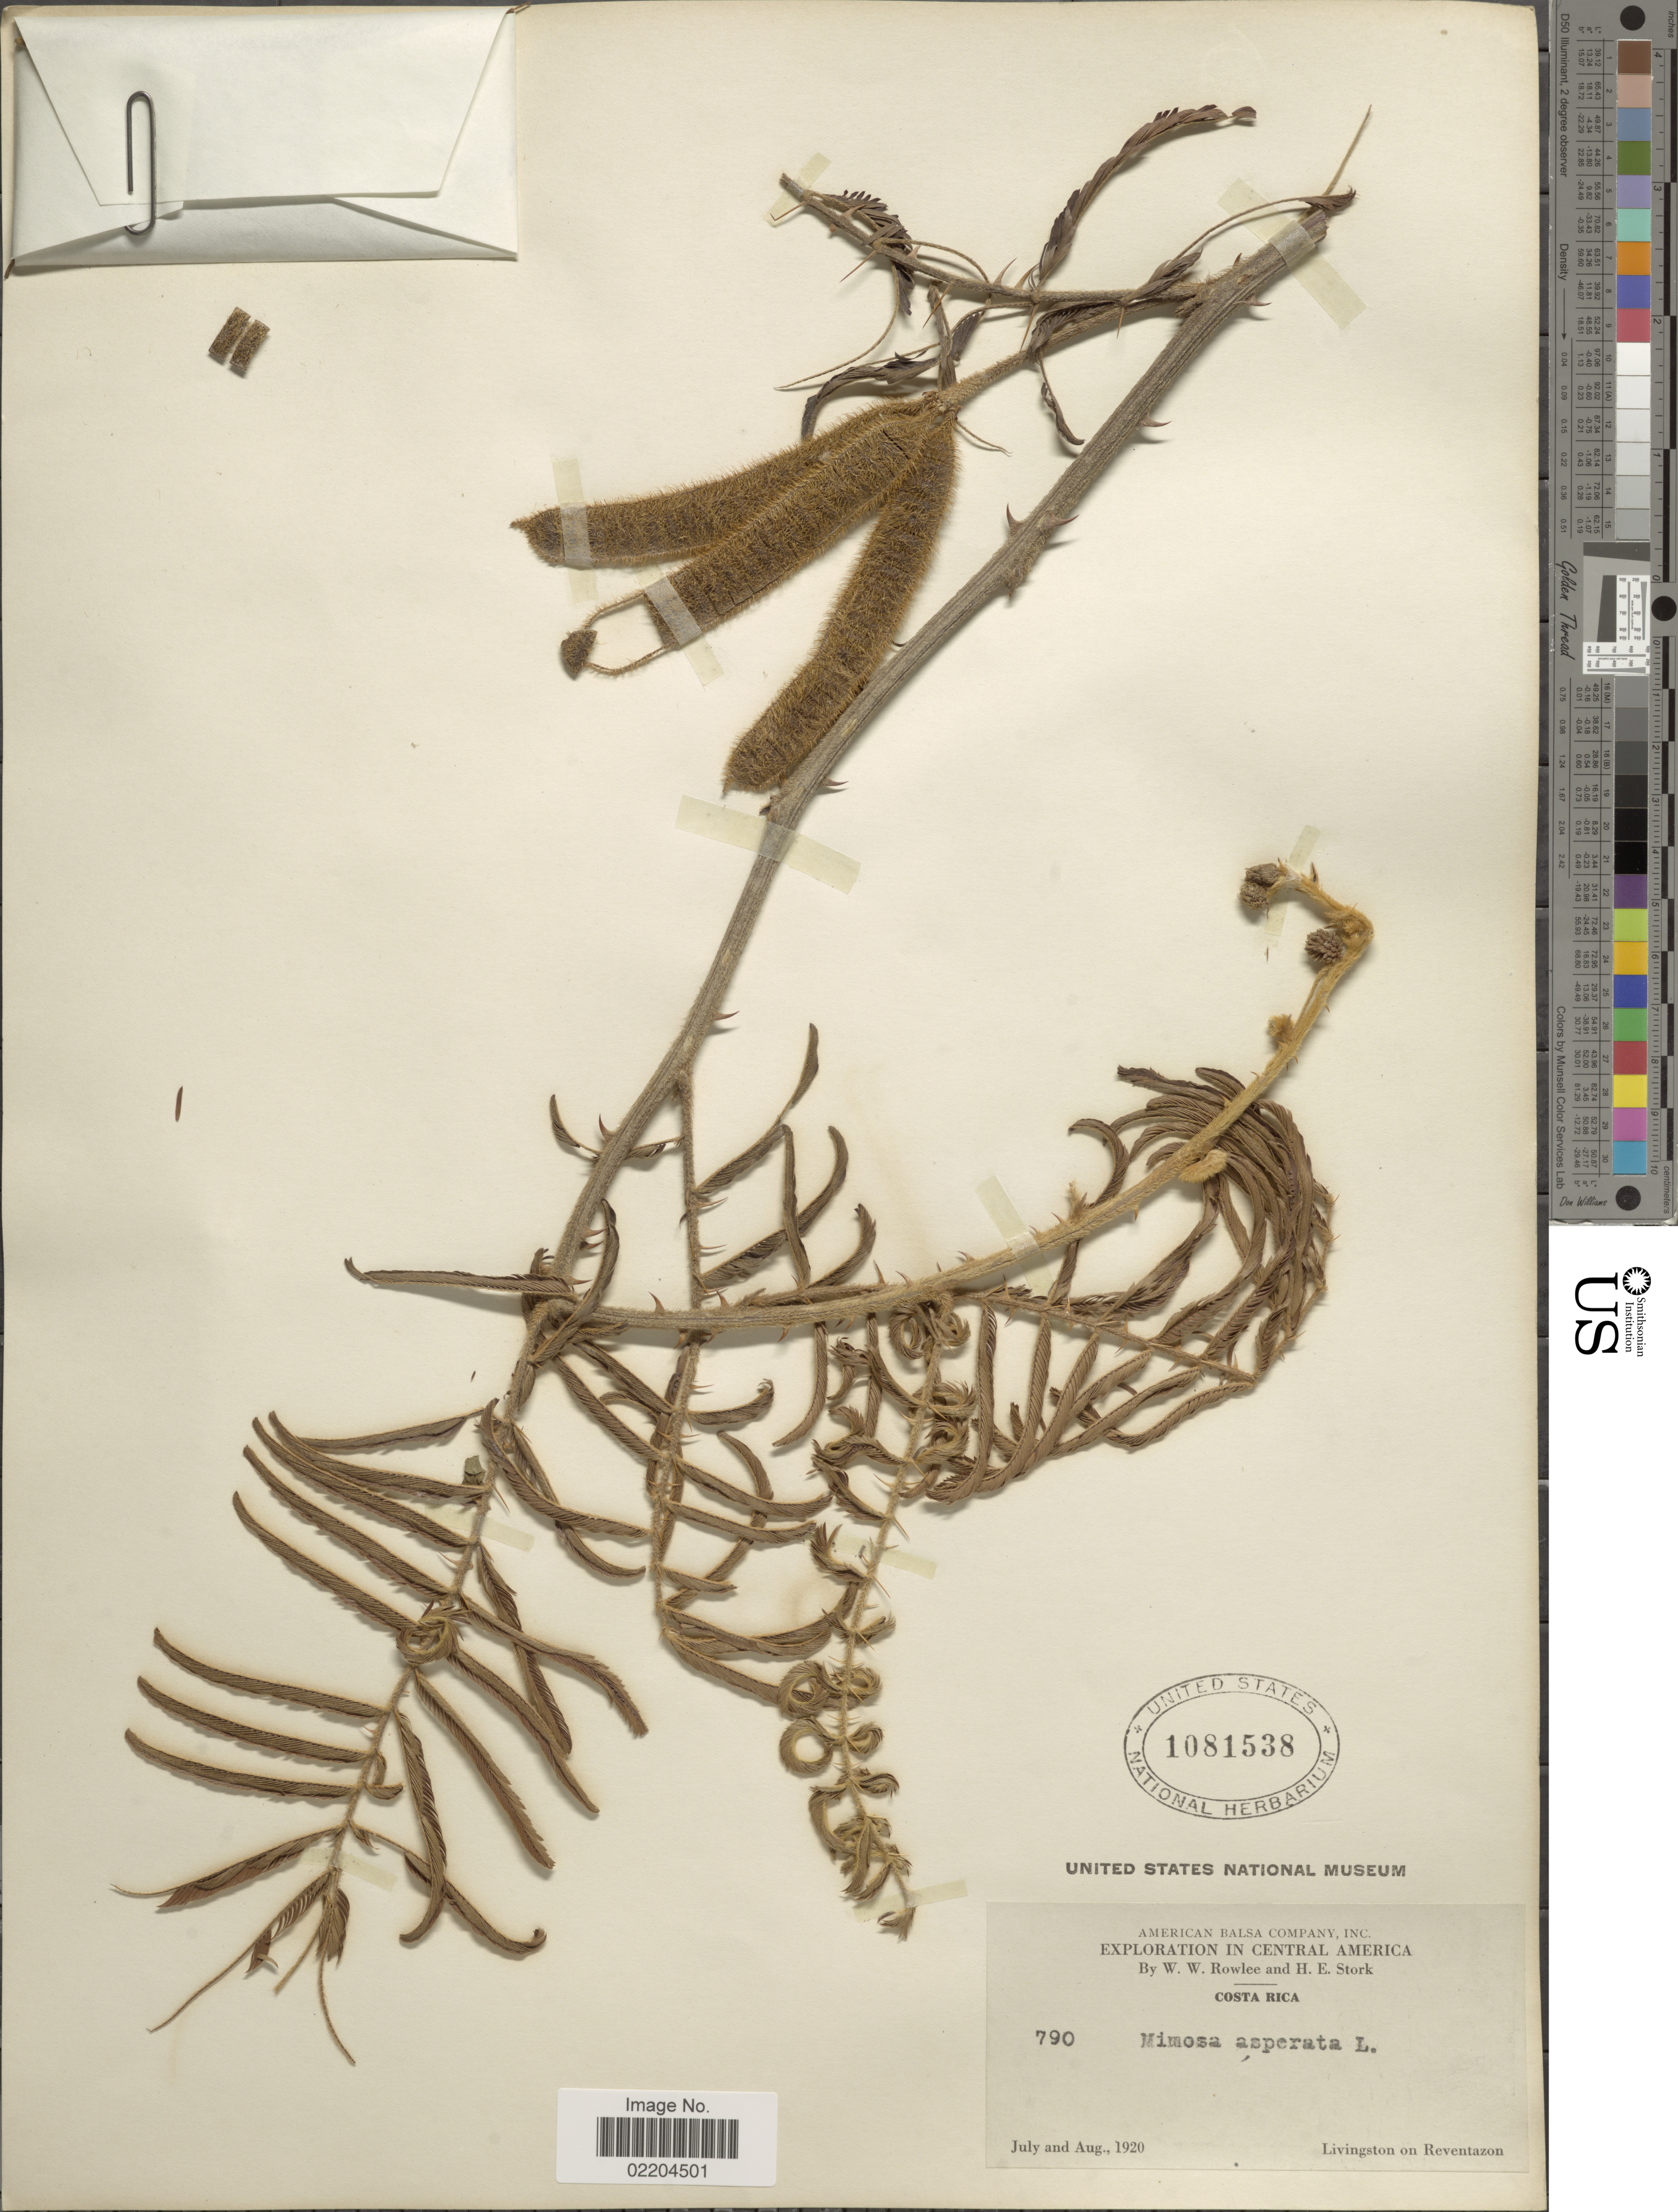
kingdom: Plantae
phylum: Tracheophyta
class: Magnoliopsida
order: Fabales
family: Fabaceae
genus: Mimosa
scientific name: Mimosa pigra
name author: L.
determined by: Strong, Mark T., (BOT), Smithsonian Institution - National Museum of Natural History (UNITED STATES)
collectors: W. W. Rowlee & H. E. Rowlee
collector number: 790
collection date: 1920-07/1920-08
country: Costa Rica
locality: Costa Rica, Livingston on Revertazon. Central America.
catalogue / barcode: US 1081538